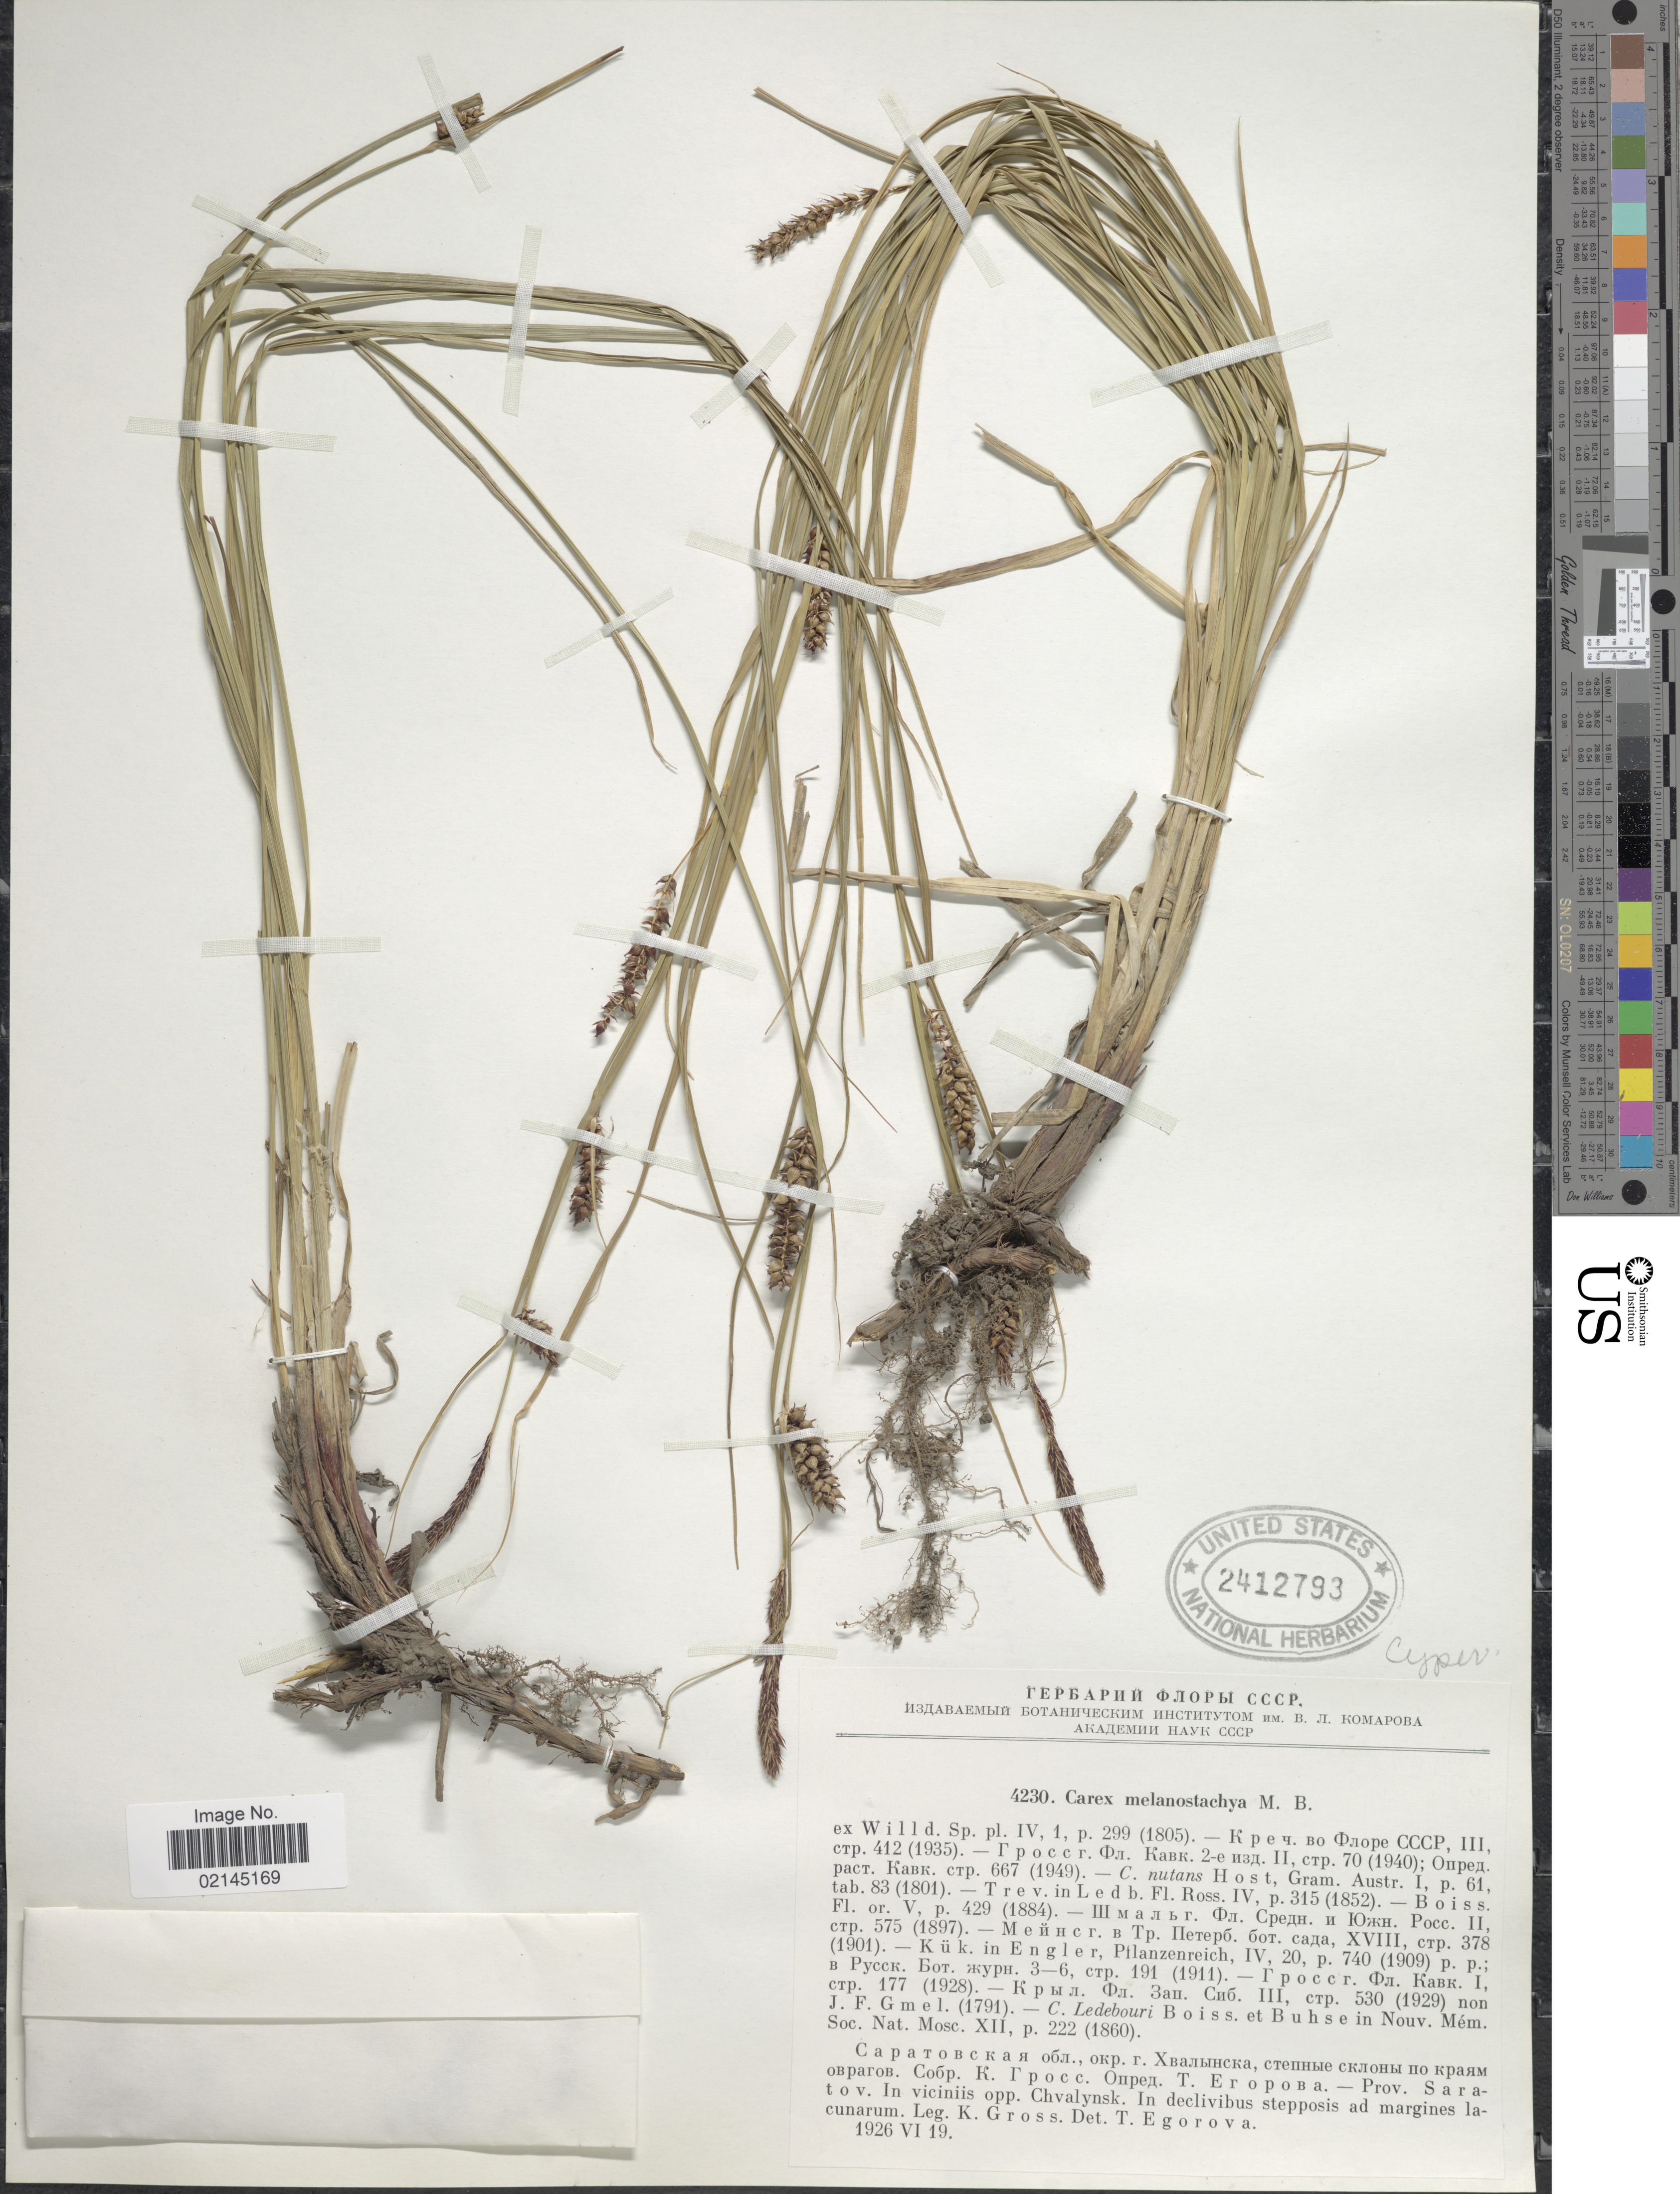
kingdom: Plantae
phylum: Tracheophyta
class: Liliopsida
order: Poales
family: Cyperaceae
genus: Carex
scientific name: Carex melanostachya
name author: M. Bieb. ex Willd.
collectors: K. Gross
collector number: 4230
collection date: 1926-06-19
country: Russian Federation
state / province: Saratov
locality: X - Prov. Saratov. In viciniis opp. Chvalynsk. In declivibus stepposis ad margines lacunarum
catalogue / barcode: US 2412793